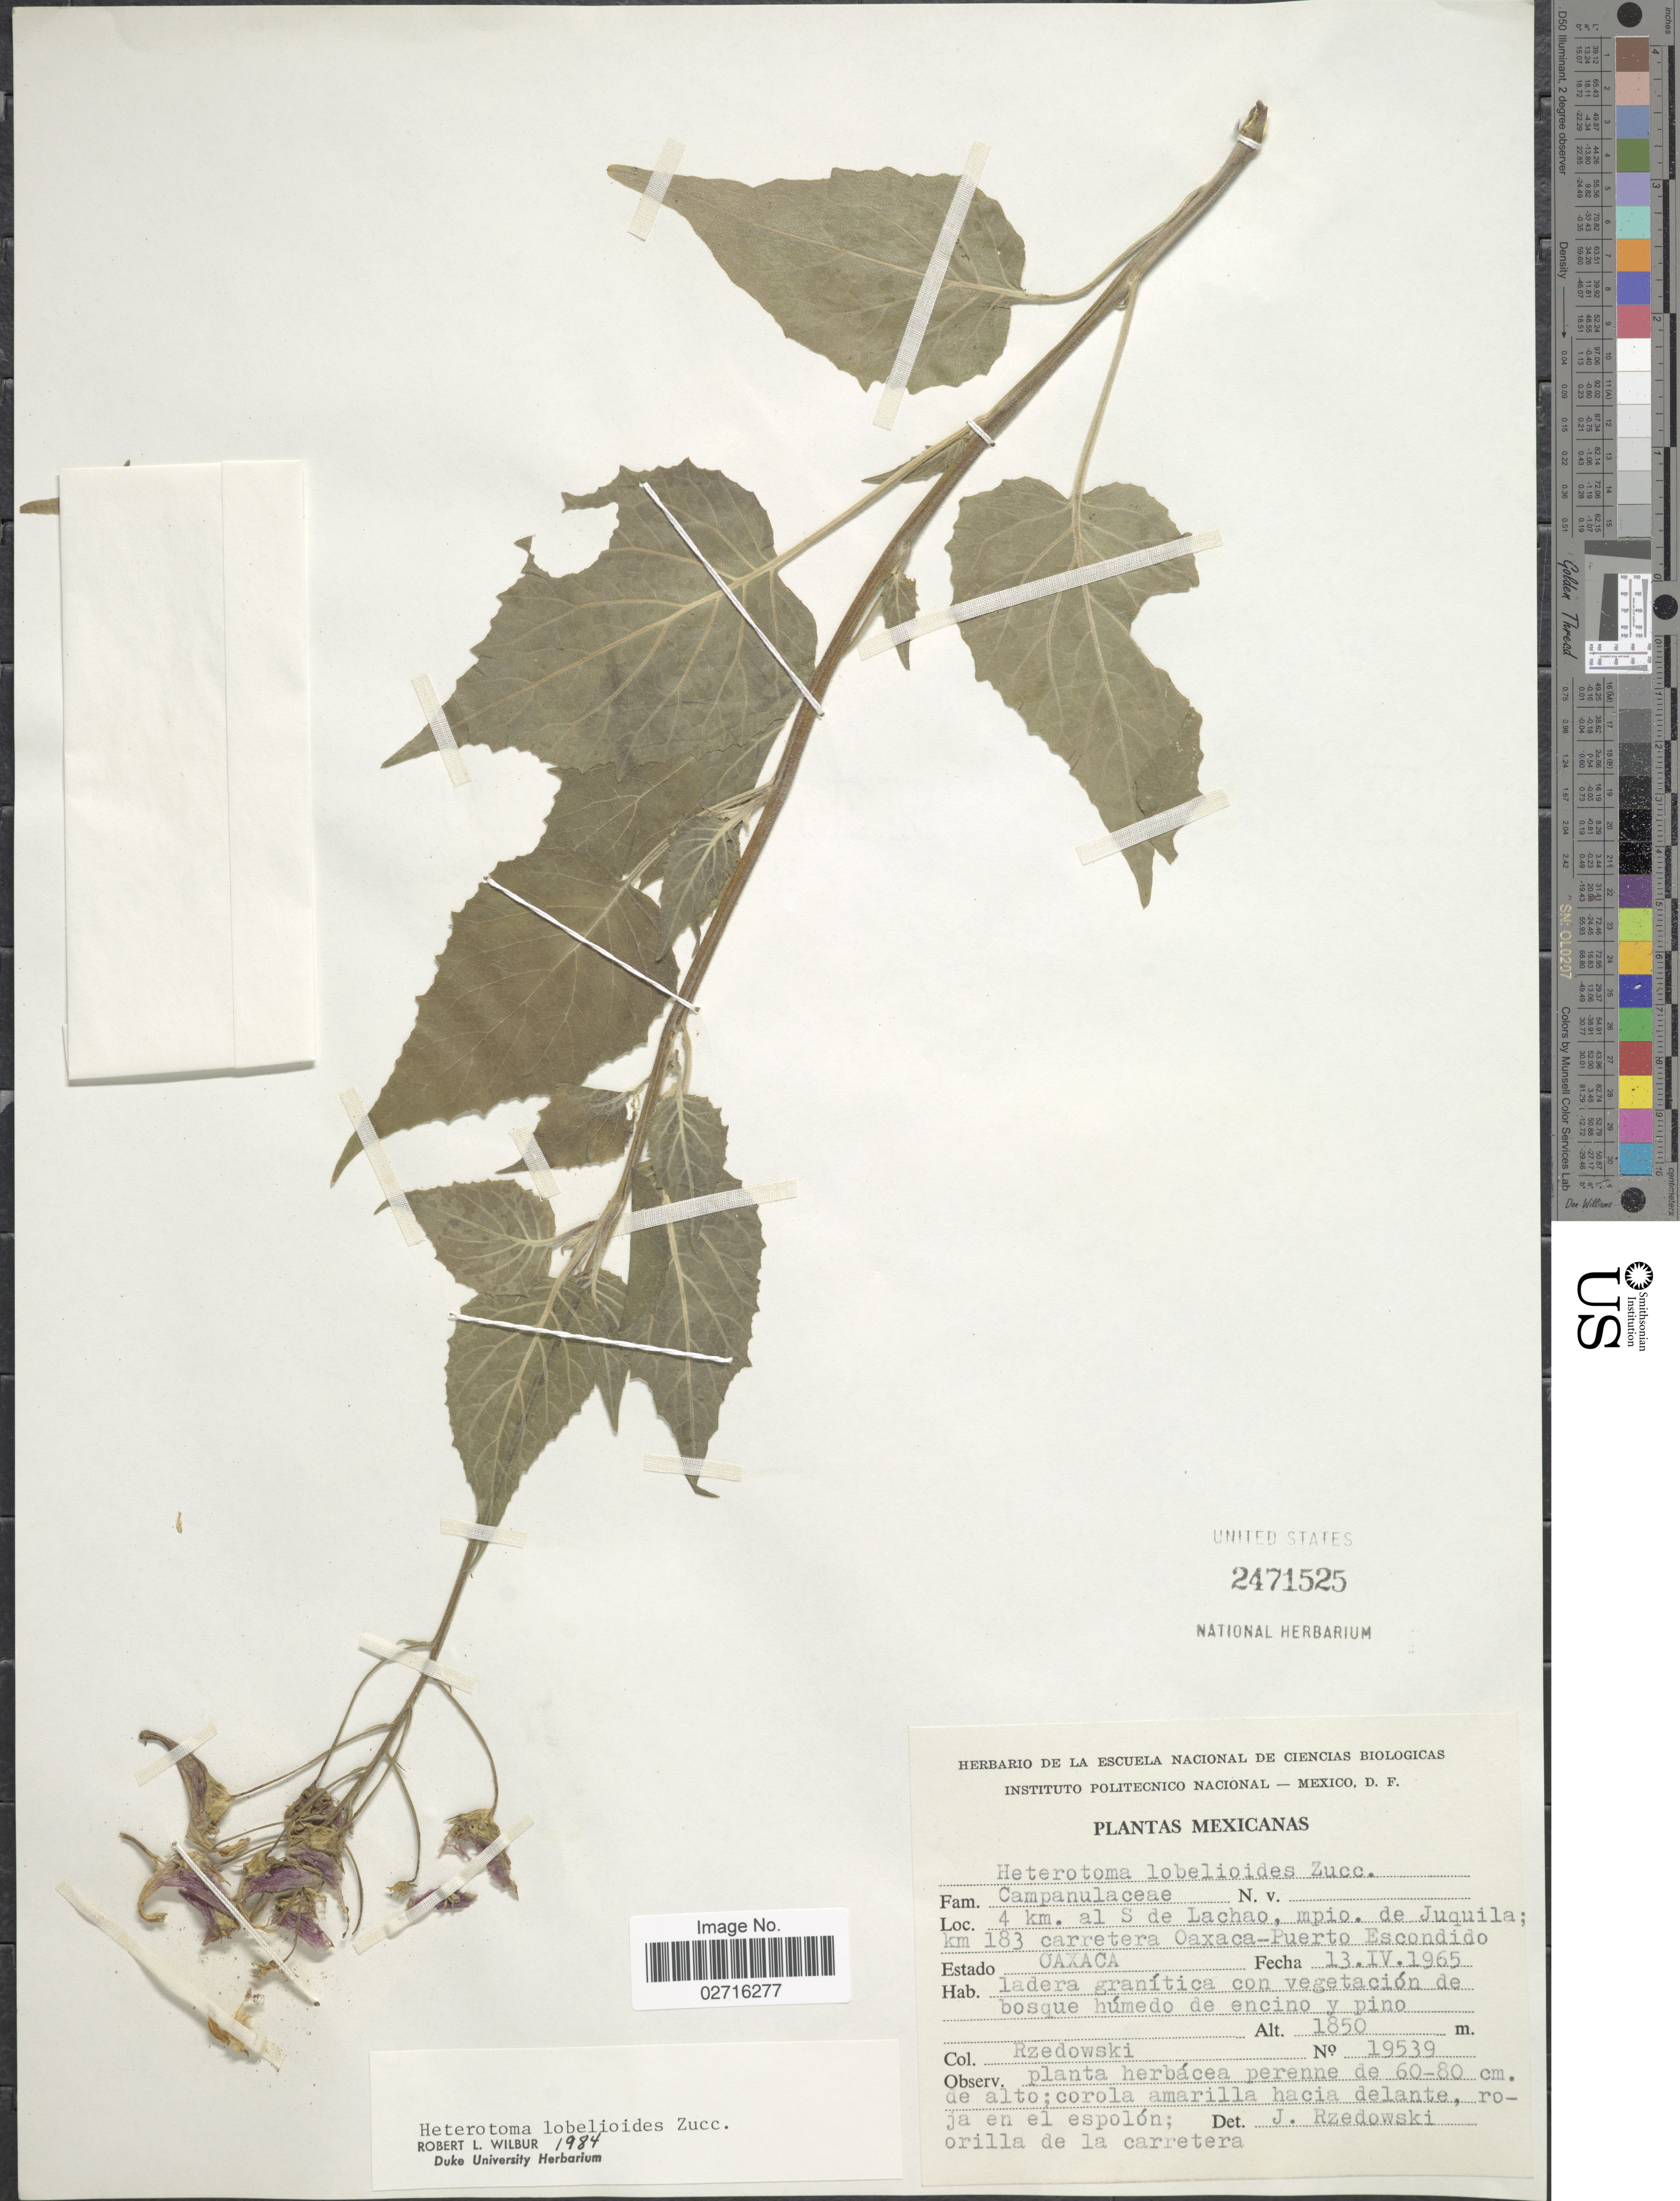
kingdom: Plantae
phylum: Tracheophyta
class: Magnoliopsida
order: Asterales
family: Campanulaceae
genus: Heterotoma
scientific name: Heterotoma lobelioides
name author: Zucc.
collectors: Rzedowski, --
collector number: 19539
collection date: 1965-04-13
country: Mexico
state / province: Oaxaca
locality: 4 km al S de Lachao, mpio de Juquila; km 183 carretera Oaxaca-Puerto Escondido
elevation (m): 1850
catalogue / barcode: US 2471525